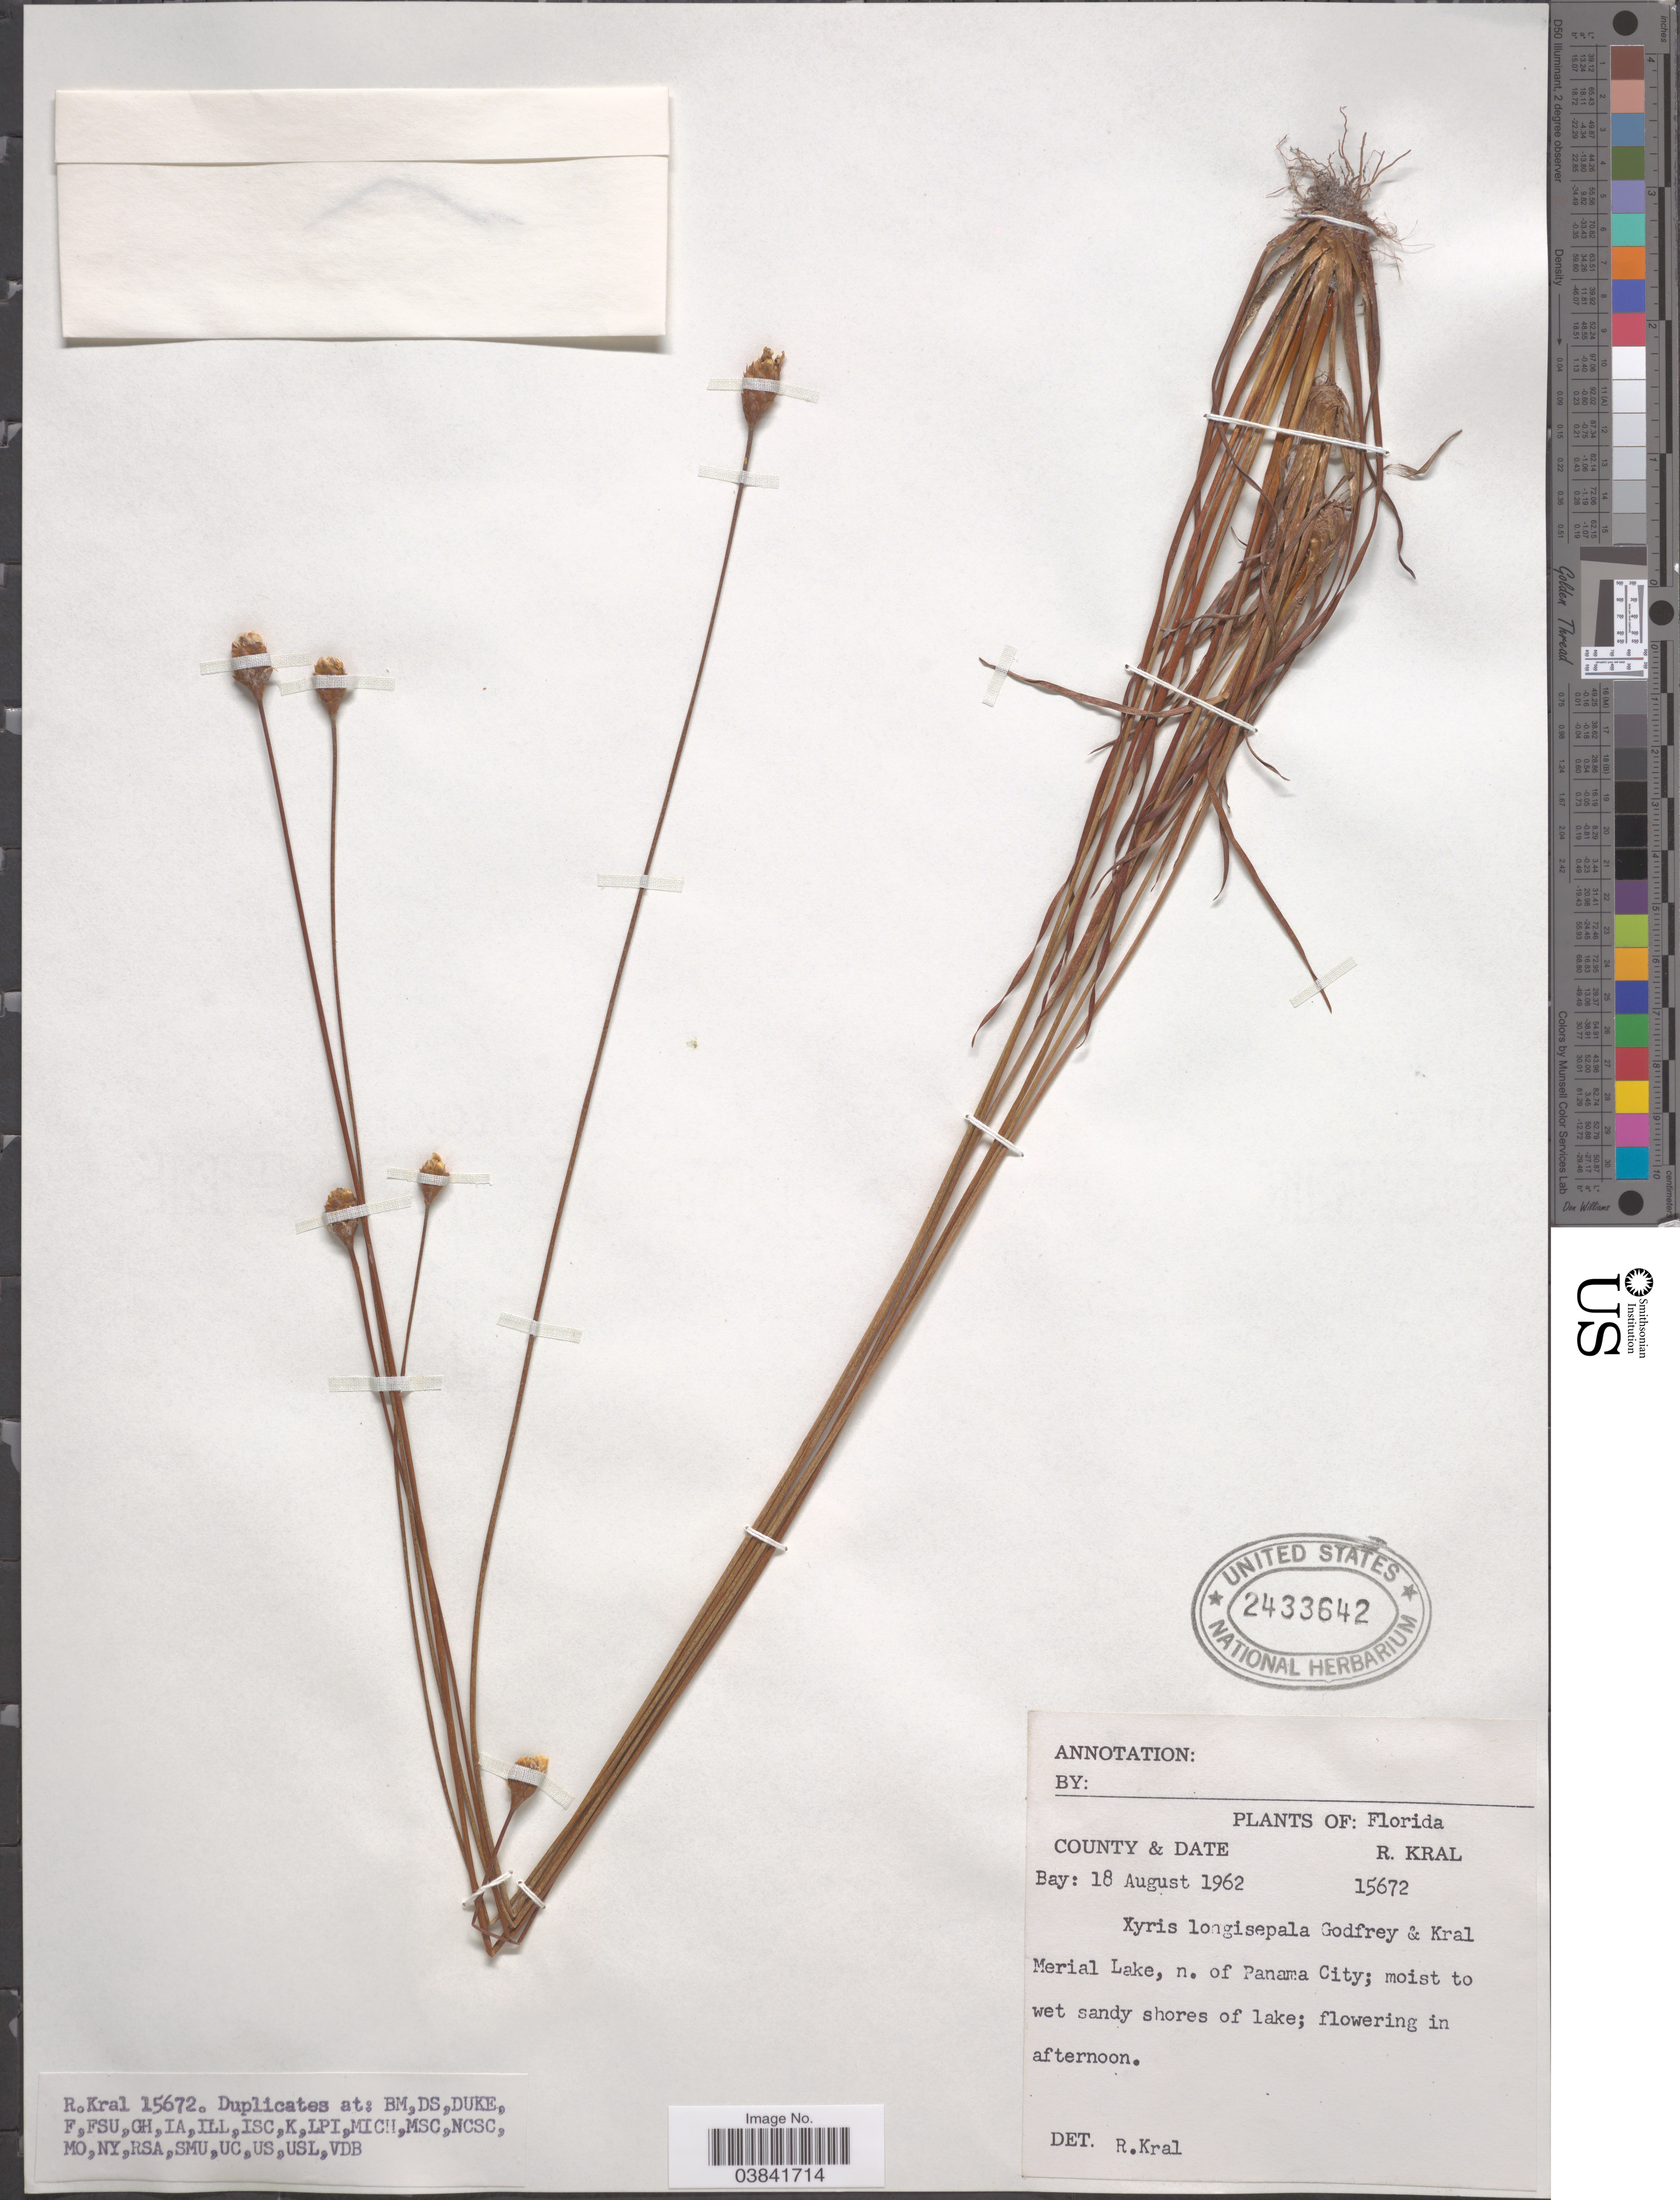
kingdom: Plantae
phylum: Tracheophyta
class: Liliopsida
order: Poales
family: Xyridaceae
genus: Xyris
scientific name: Xyris longisepala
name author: Kral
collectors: R. Kral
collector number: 15672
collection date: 1962-08-18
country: United States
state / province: Florida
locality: County Bay: Merial Lake, n. of Panama City; moist to wet sandy shores of lake.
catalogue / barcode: US 2433642